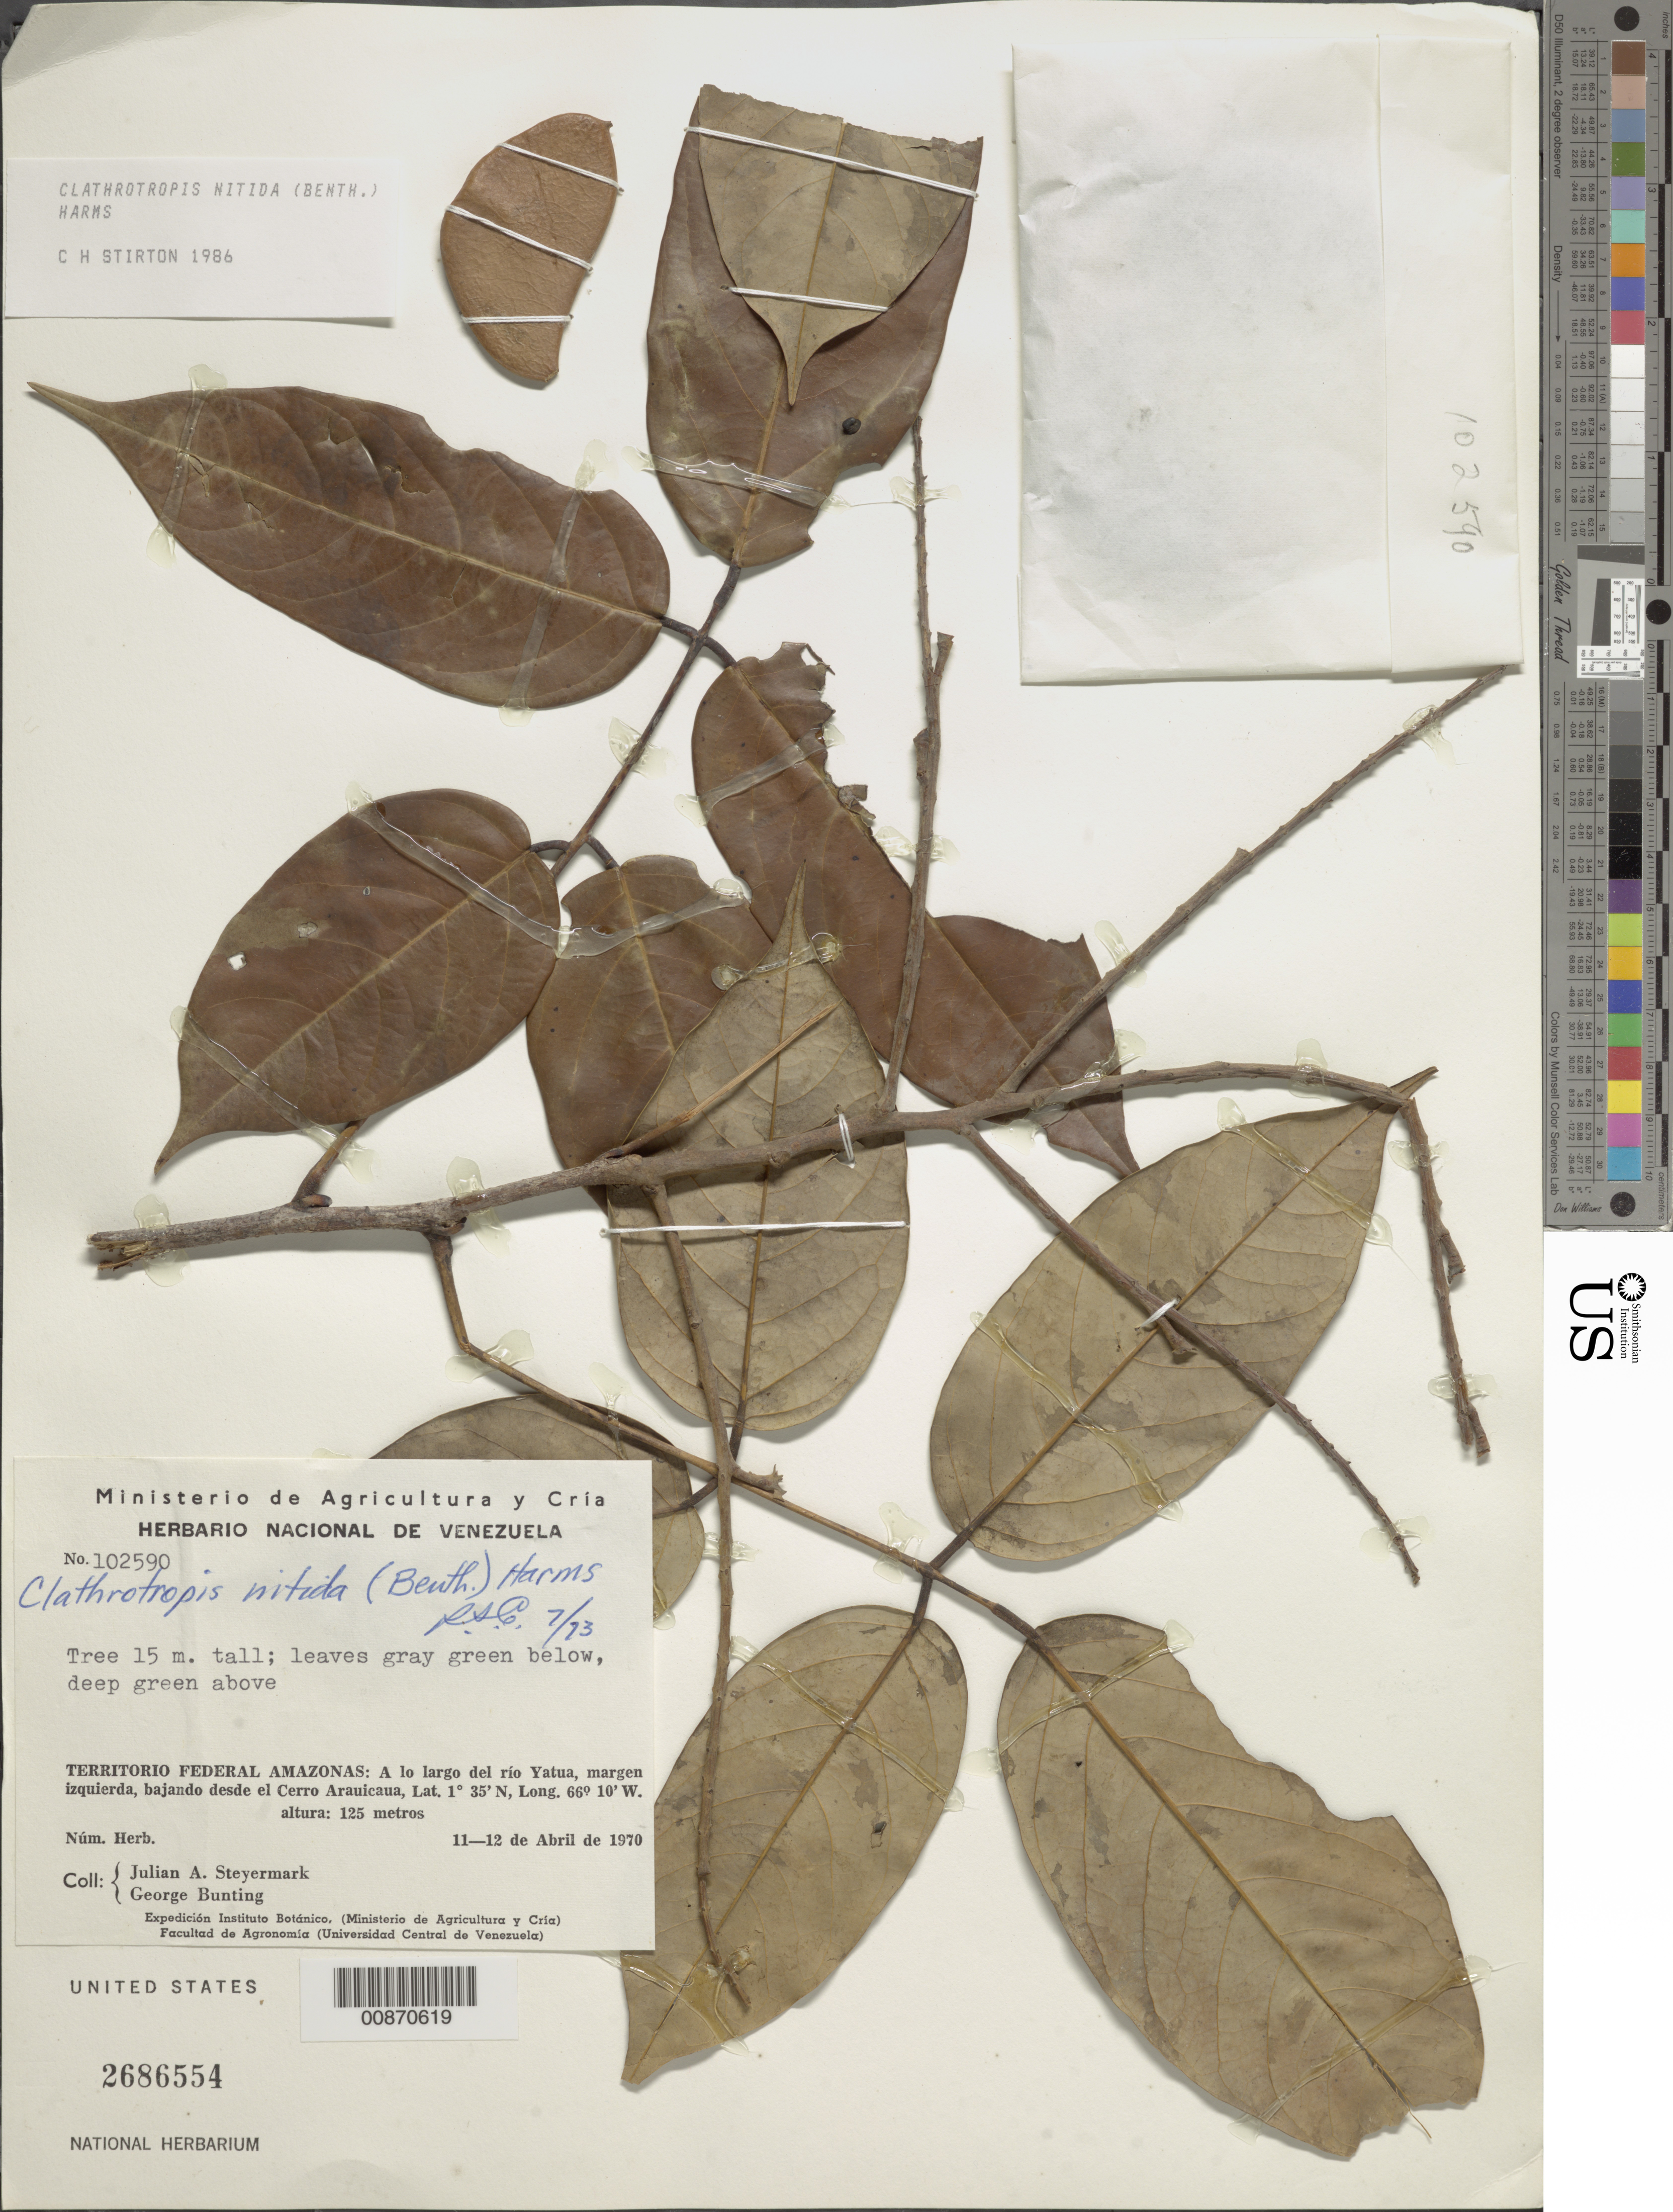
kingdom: Plantae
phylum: Tracheophyta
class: Magnoliopsida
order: Fabales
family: Fabaceae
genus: Clathrotropis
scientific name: Clathrotropis nitida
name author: Harms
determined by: Stirton, Charles H.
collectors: J. Steyermark & G. S. Bunting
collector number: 102590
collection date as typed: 11-Apr-70 to 12-Apr-70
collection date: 1970-04-11/1970-04-12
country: Venezuela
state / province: Amazonas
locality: Río Yatua, bajando desde el Cerro Araicaua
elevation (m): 125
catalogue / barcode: US 2686554